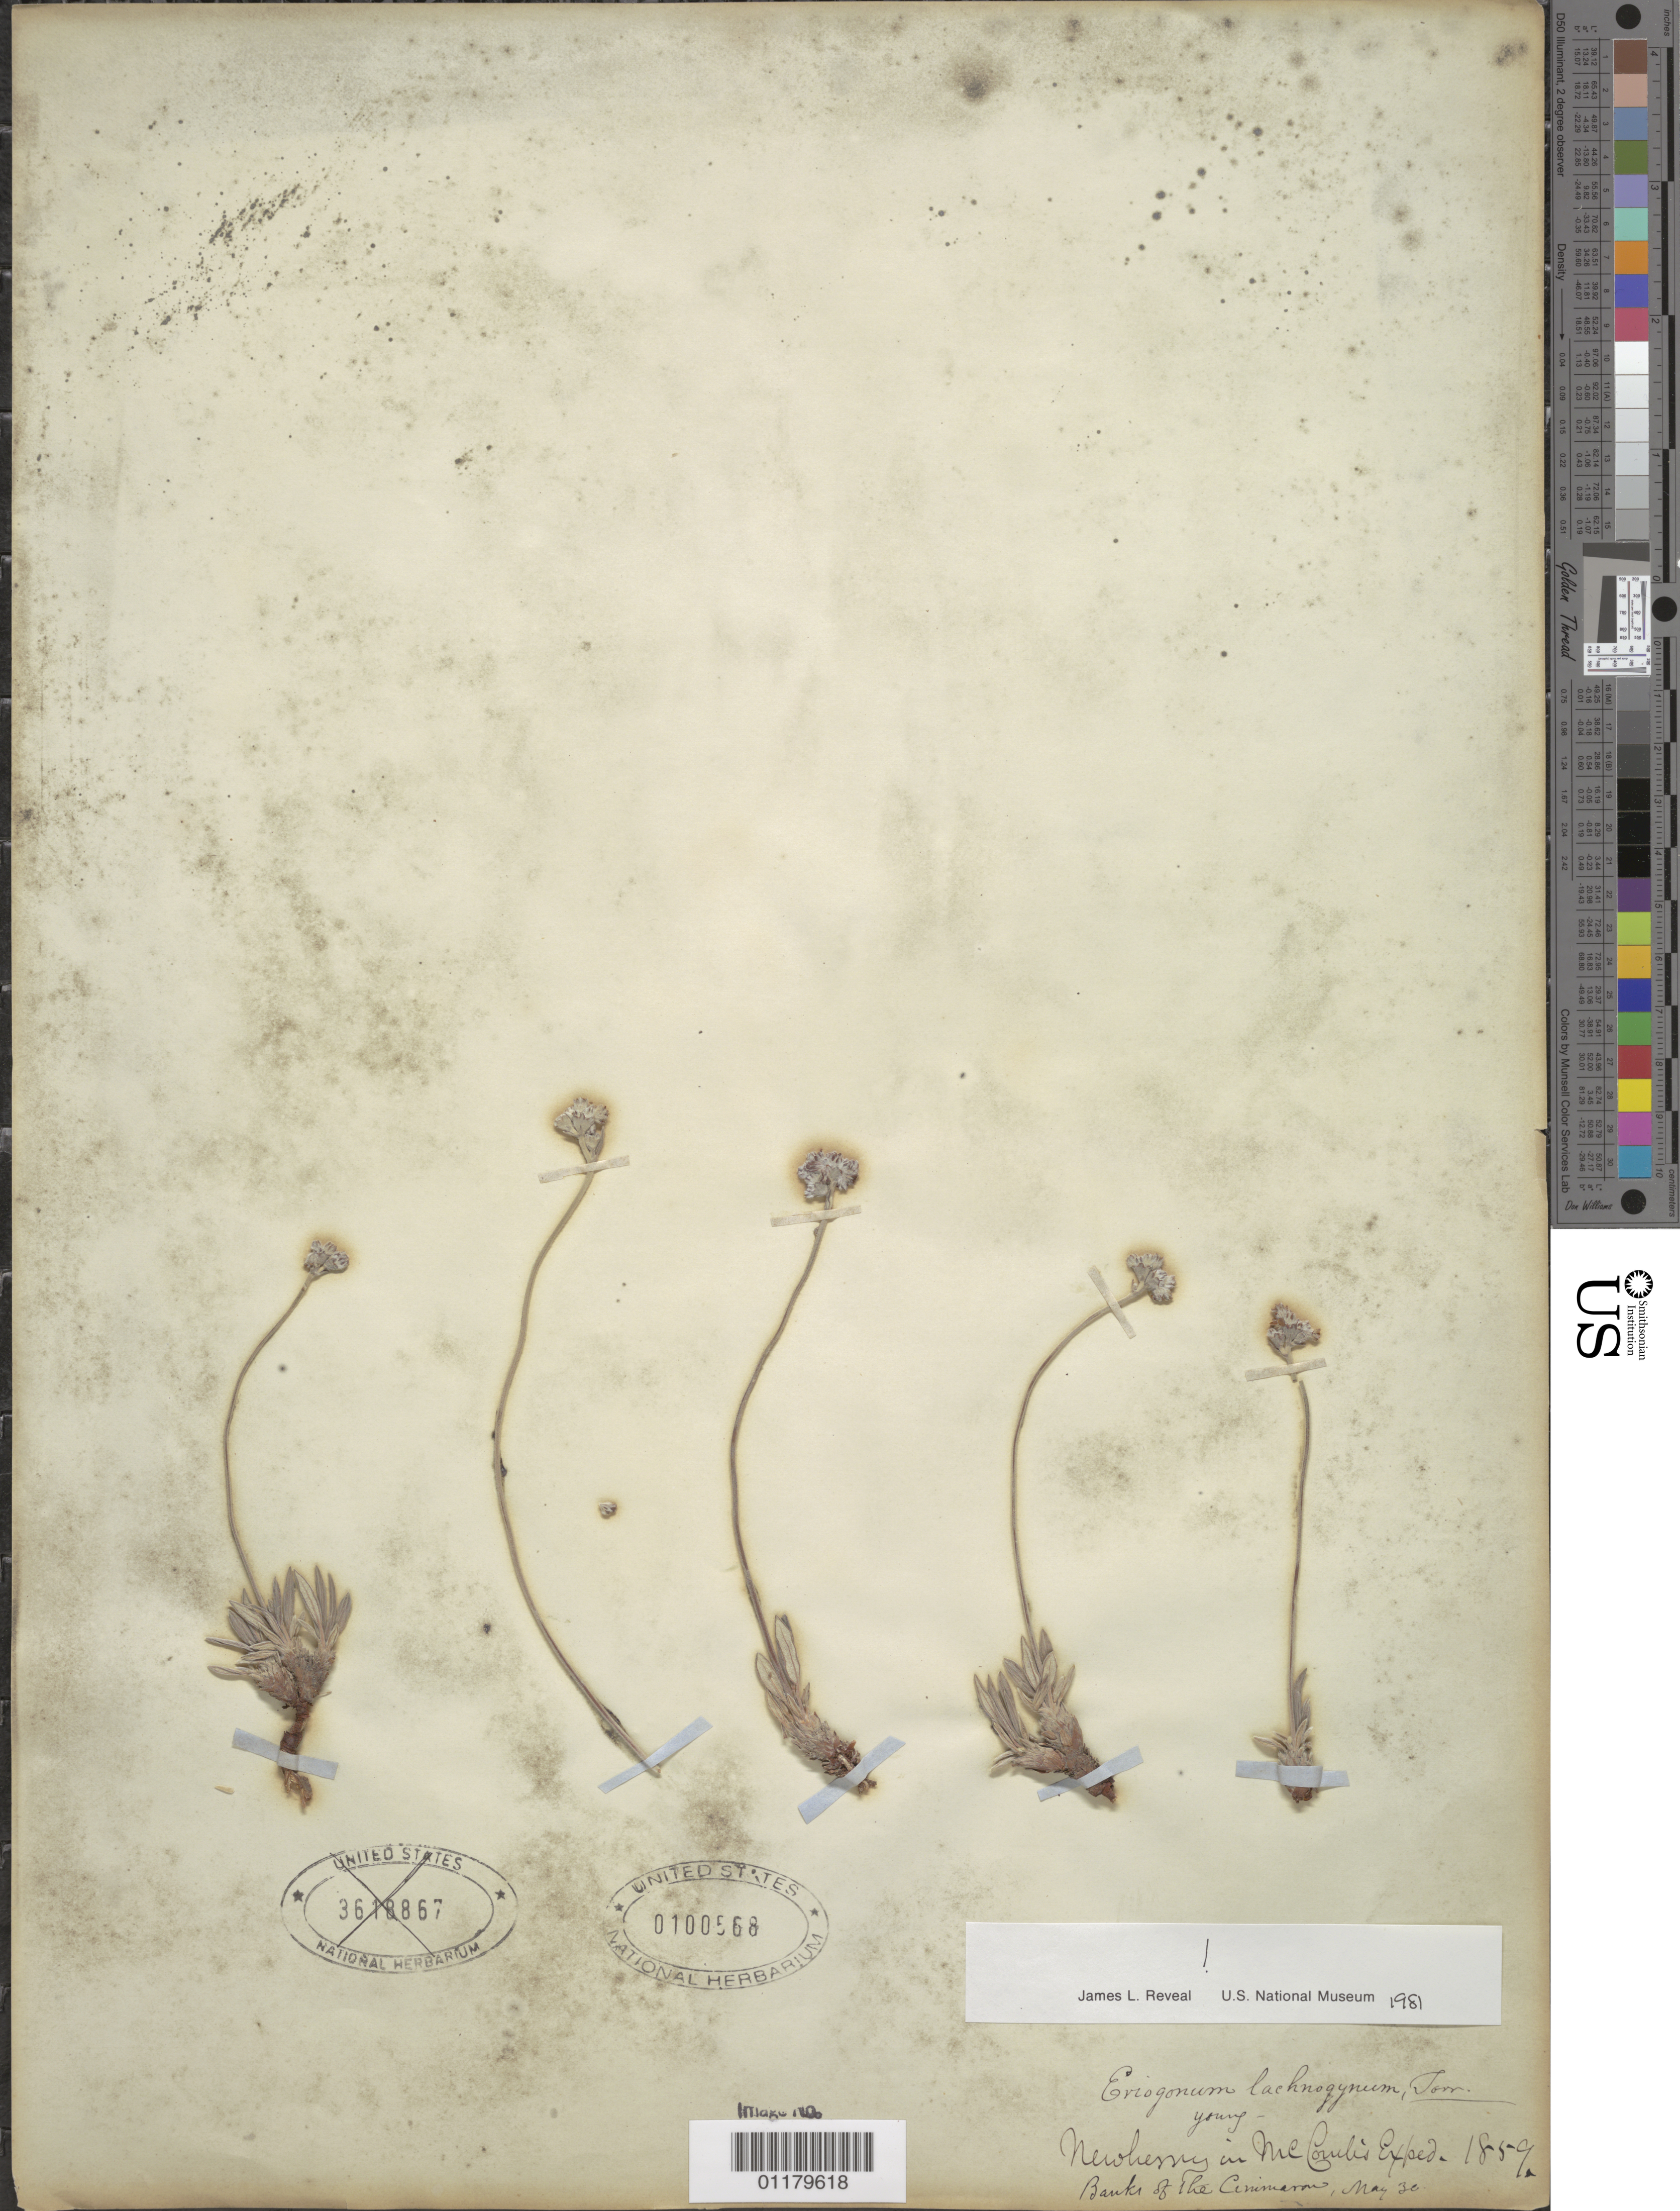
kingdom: Plantae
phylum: Tracheophyta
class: Magnoliopsida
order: Caryophyllales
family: Polygonaceae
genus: Eriogonum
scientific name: Eriogonum lachnogynum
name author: Torr. ex Benth.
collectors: J. S. Newberry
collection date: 1859-05-30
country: United States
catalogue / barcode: US 100568